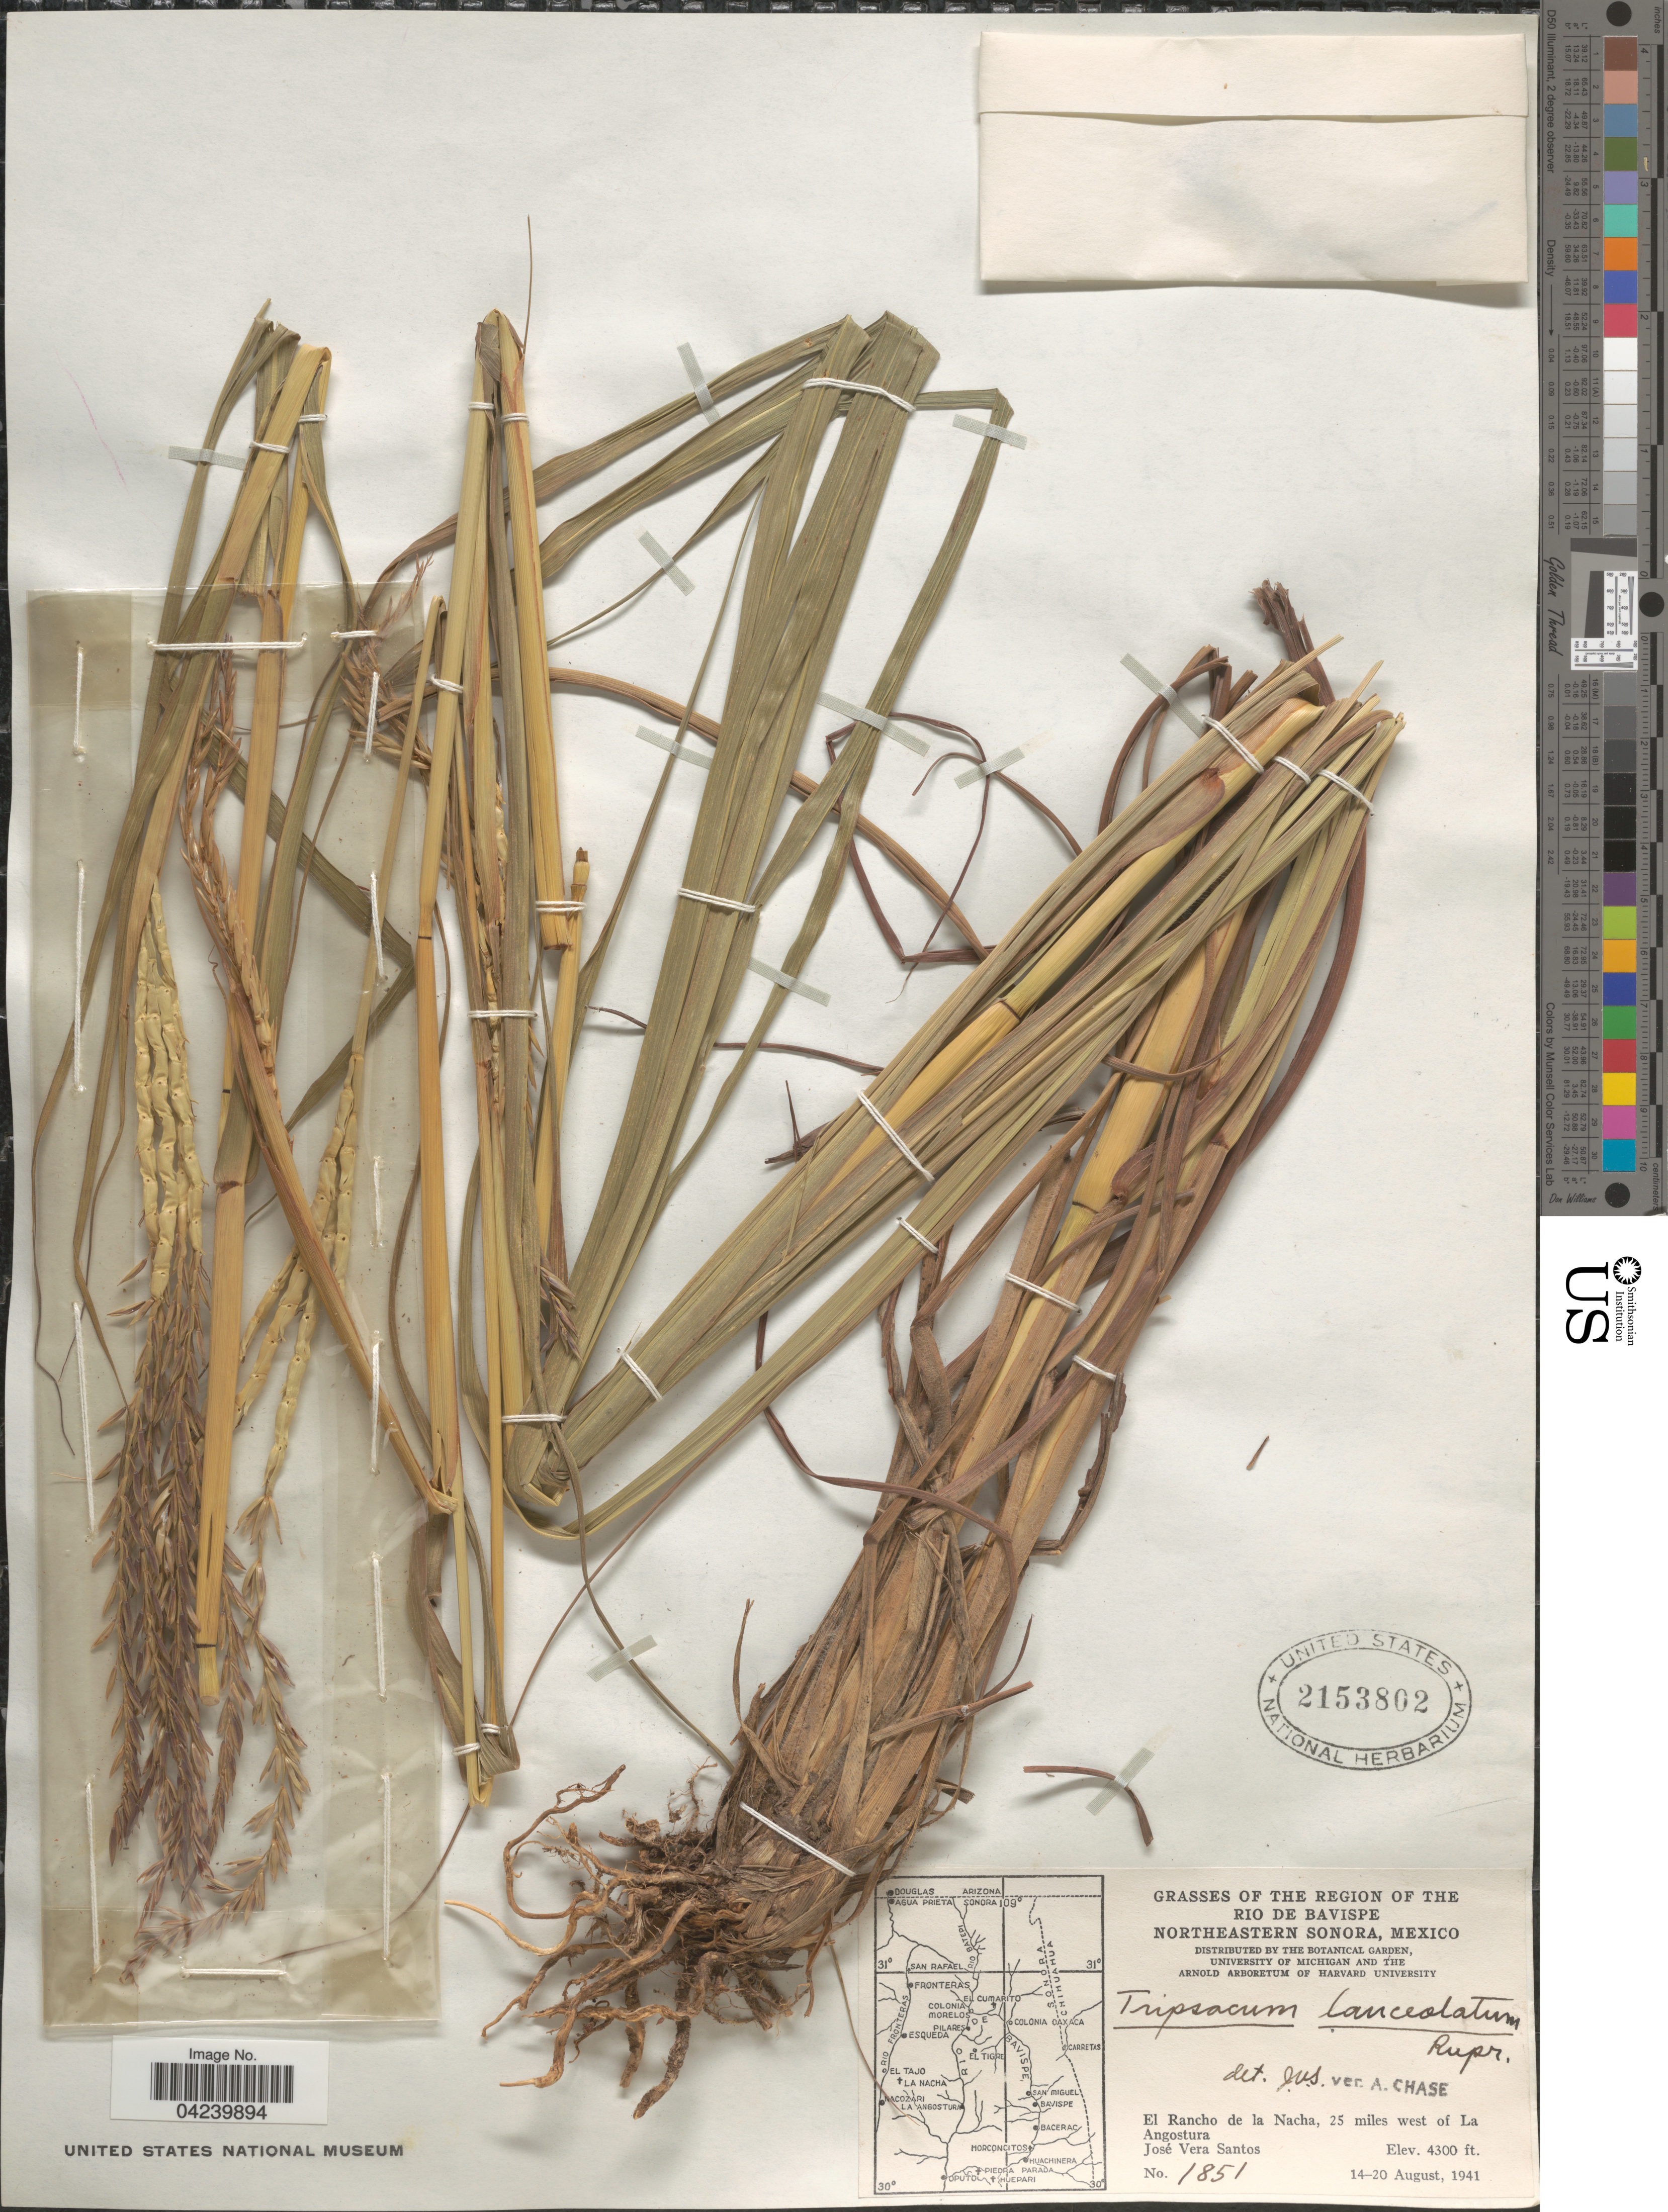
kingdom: Plantae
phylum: Tracheophyta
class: Liliopsida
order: Poales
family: Poaceae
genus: Tripsacum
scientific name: Tripsacum lanceolatum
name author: Rupr. ex E. Fourn.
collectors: J. Santos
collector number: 1851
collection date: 1941-08-14/1941-08-20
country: Mexico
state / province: Sonora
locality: Region of The Rio de Bavispe. Northeastern Sonora. El Rancho de la Nacha, 25 miles west of La Angostura.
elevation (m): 1311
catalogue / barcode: US 2153802